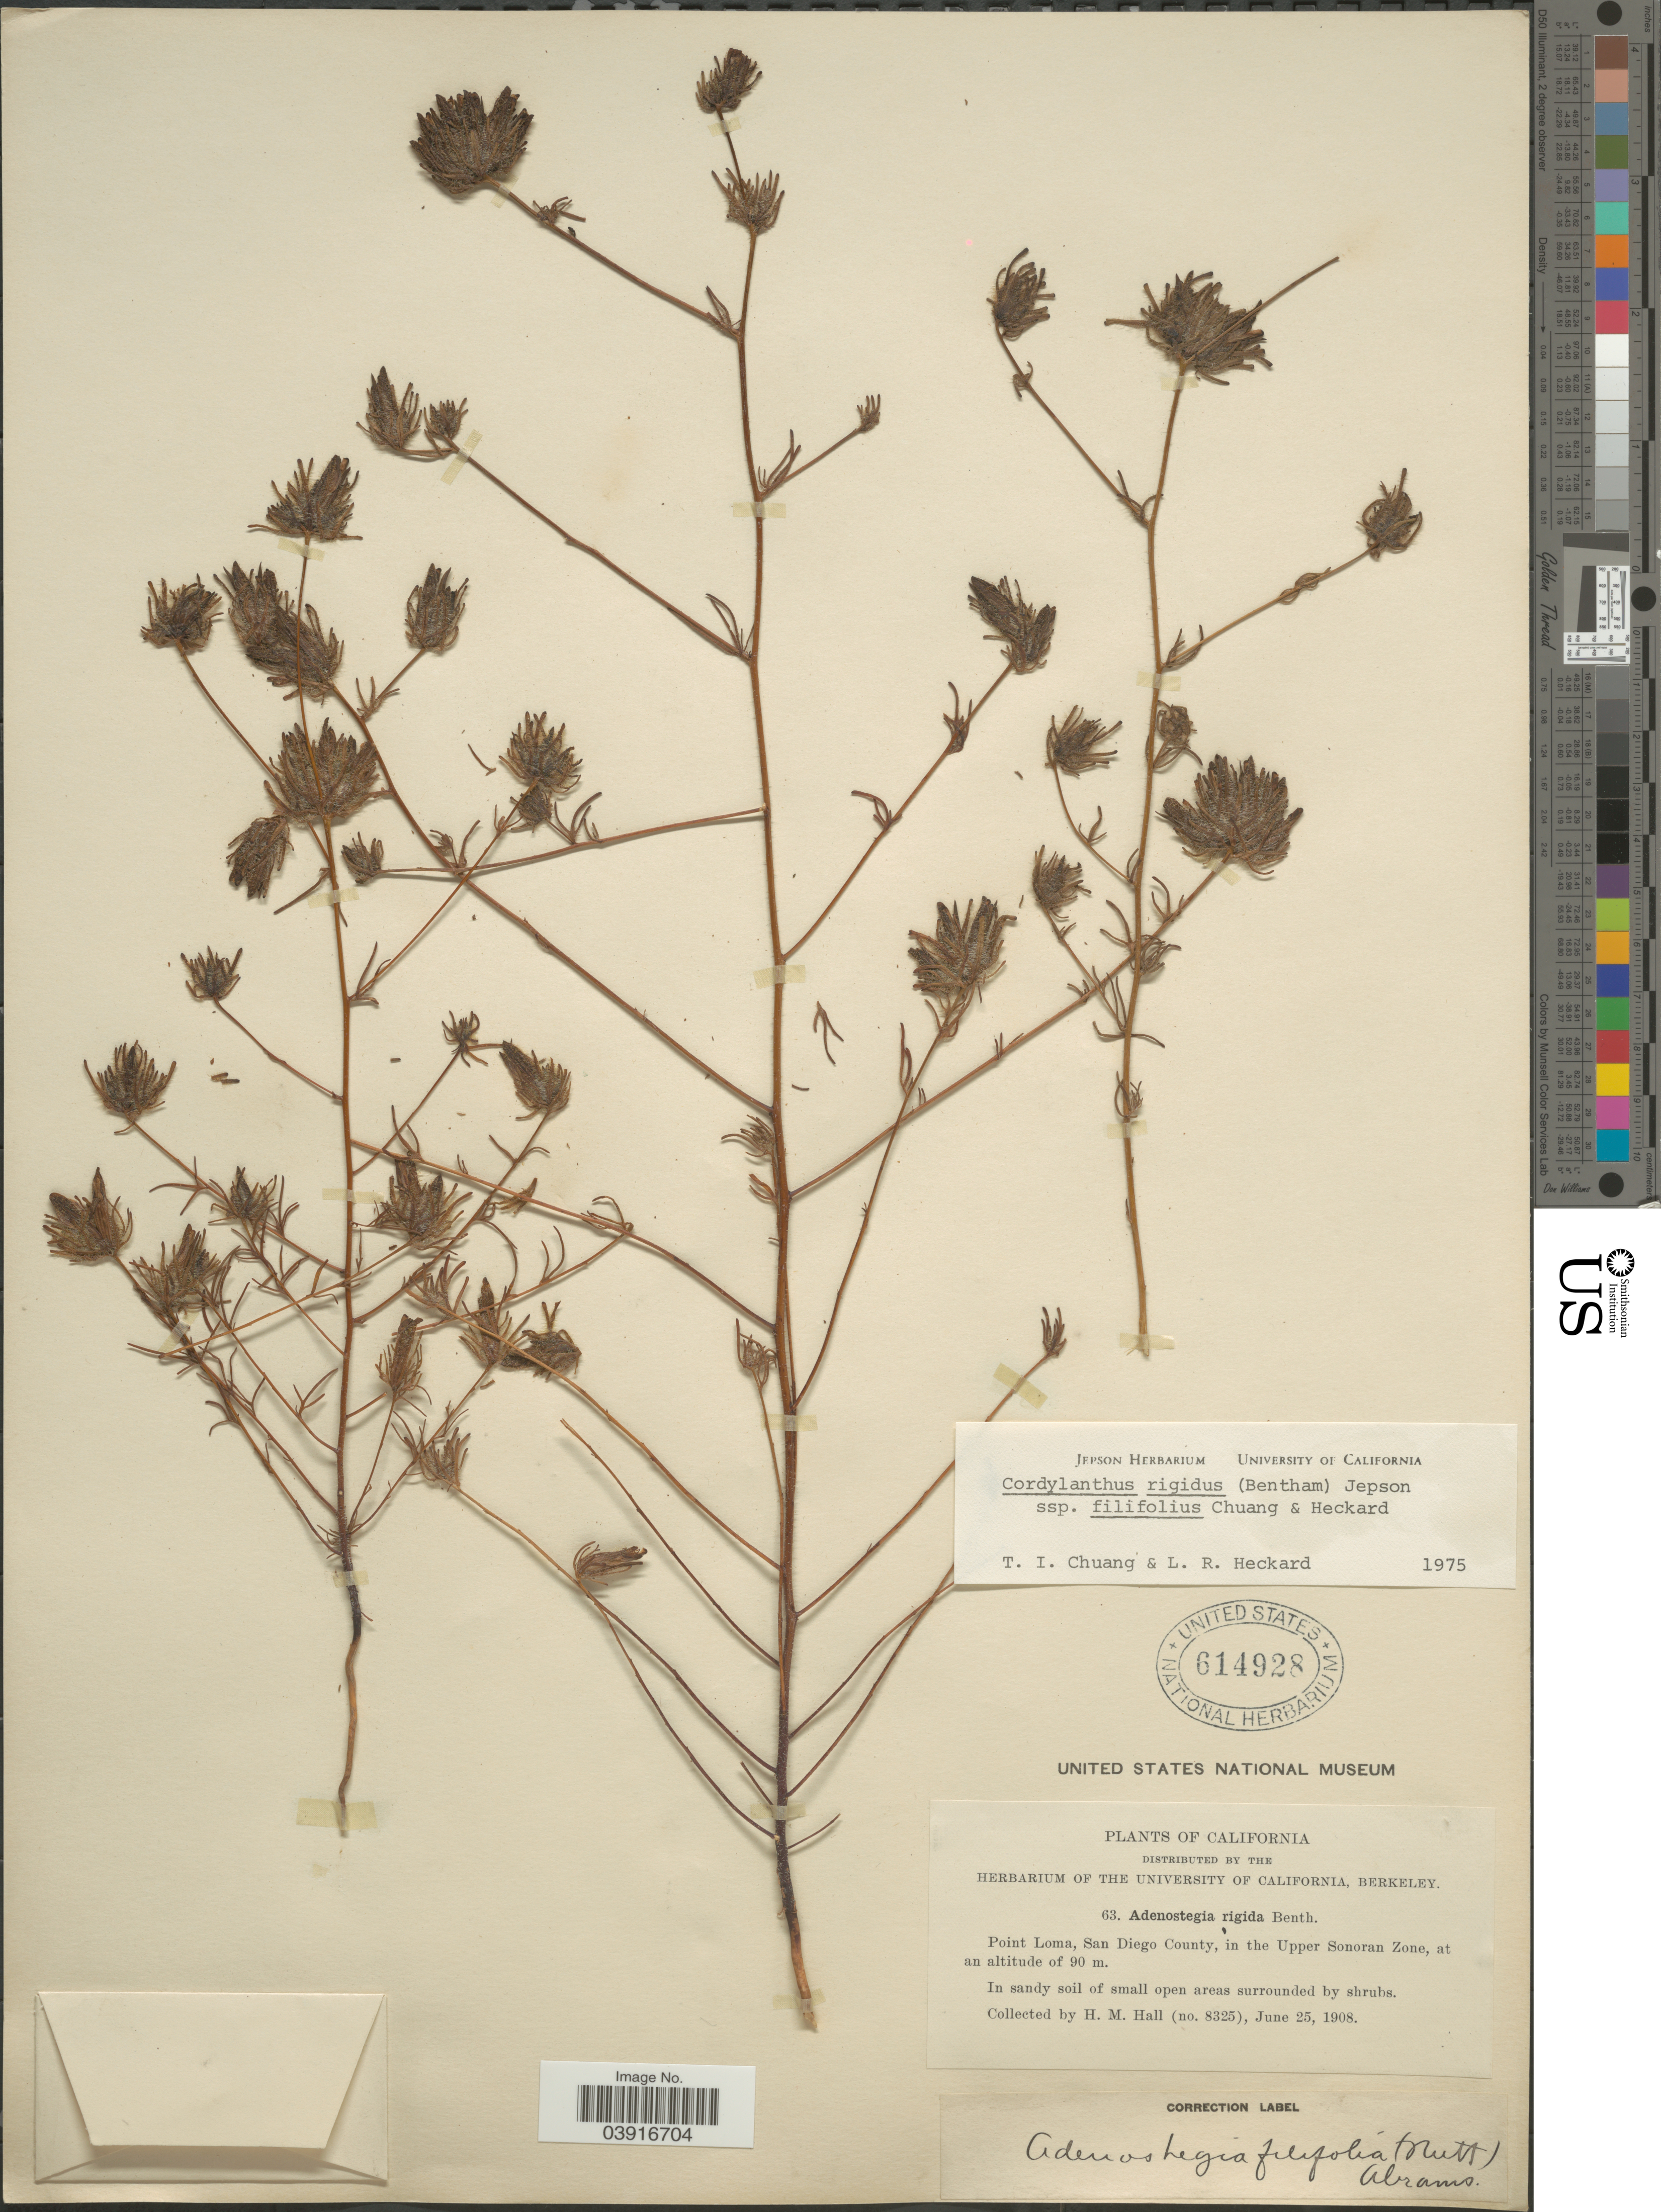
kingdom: Plantae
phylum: Tracheophyta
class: Magnoliopsida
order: Lamiales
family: Orobanchaceae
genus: Cordylanthus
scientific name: Cordylanthus rigidus subsp. filifolius T.I. Chuang & Heckard, ined.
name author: T.I. Chuang & Heckard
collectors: H. M. Hall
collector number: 8325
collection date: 1908-06-25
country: United States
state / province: California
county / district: San Diego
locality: Point Loma, San Diego County, in the Upper Sonoran Zone.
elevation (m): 90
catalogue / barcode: US 614928